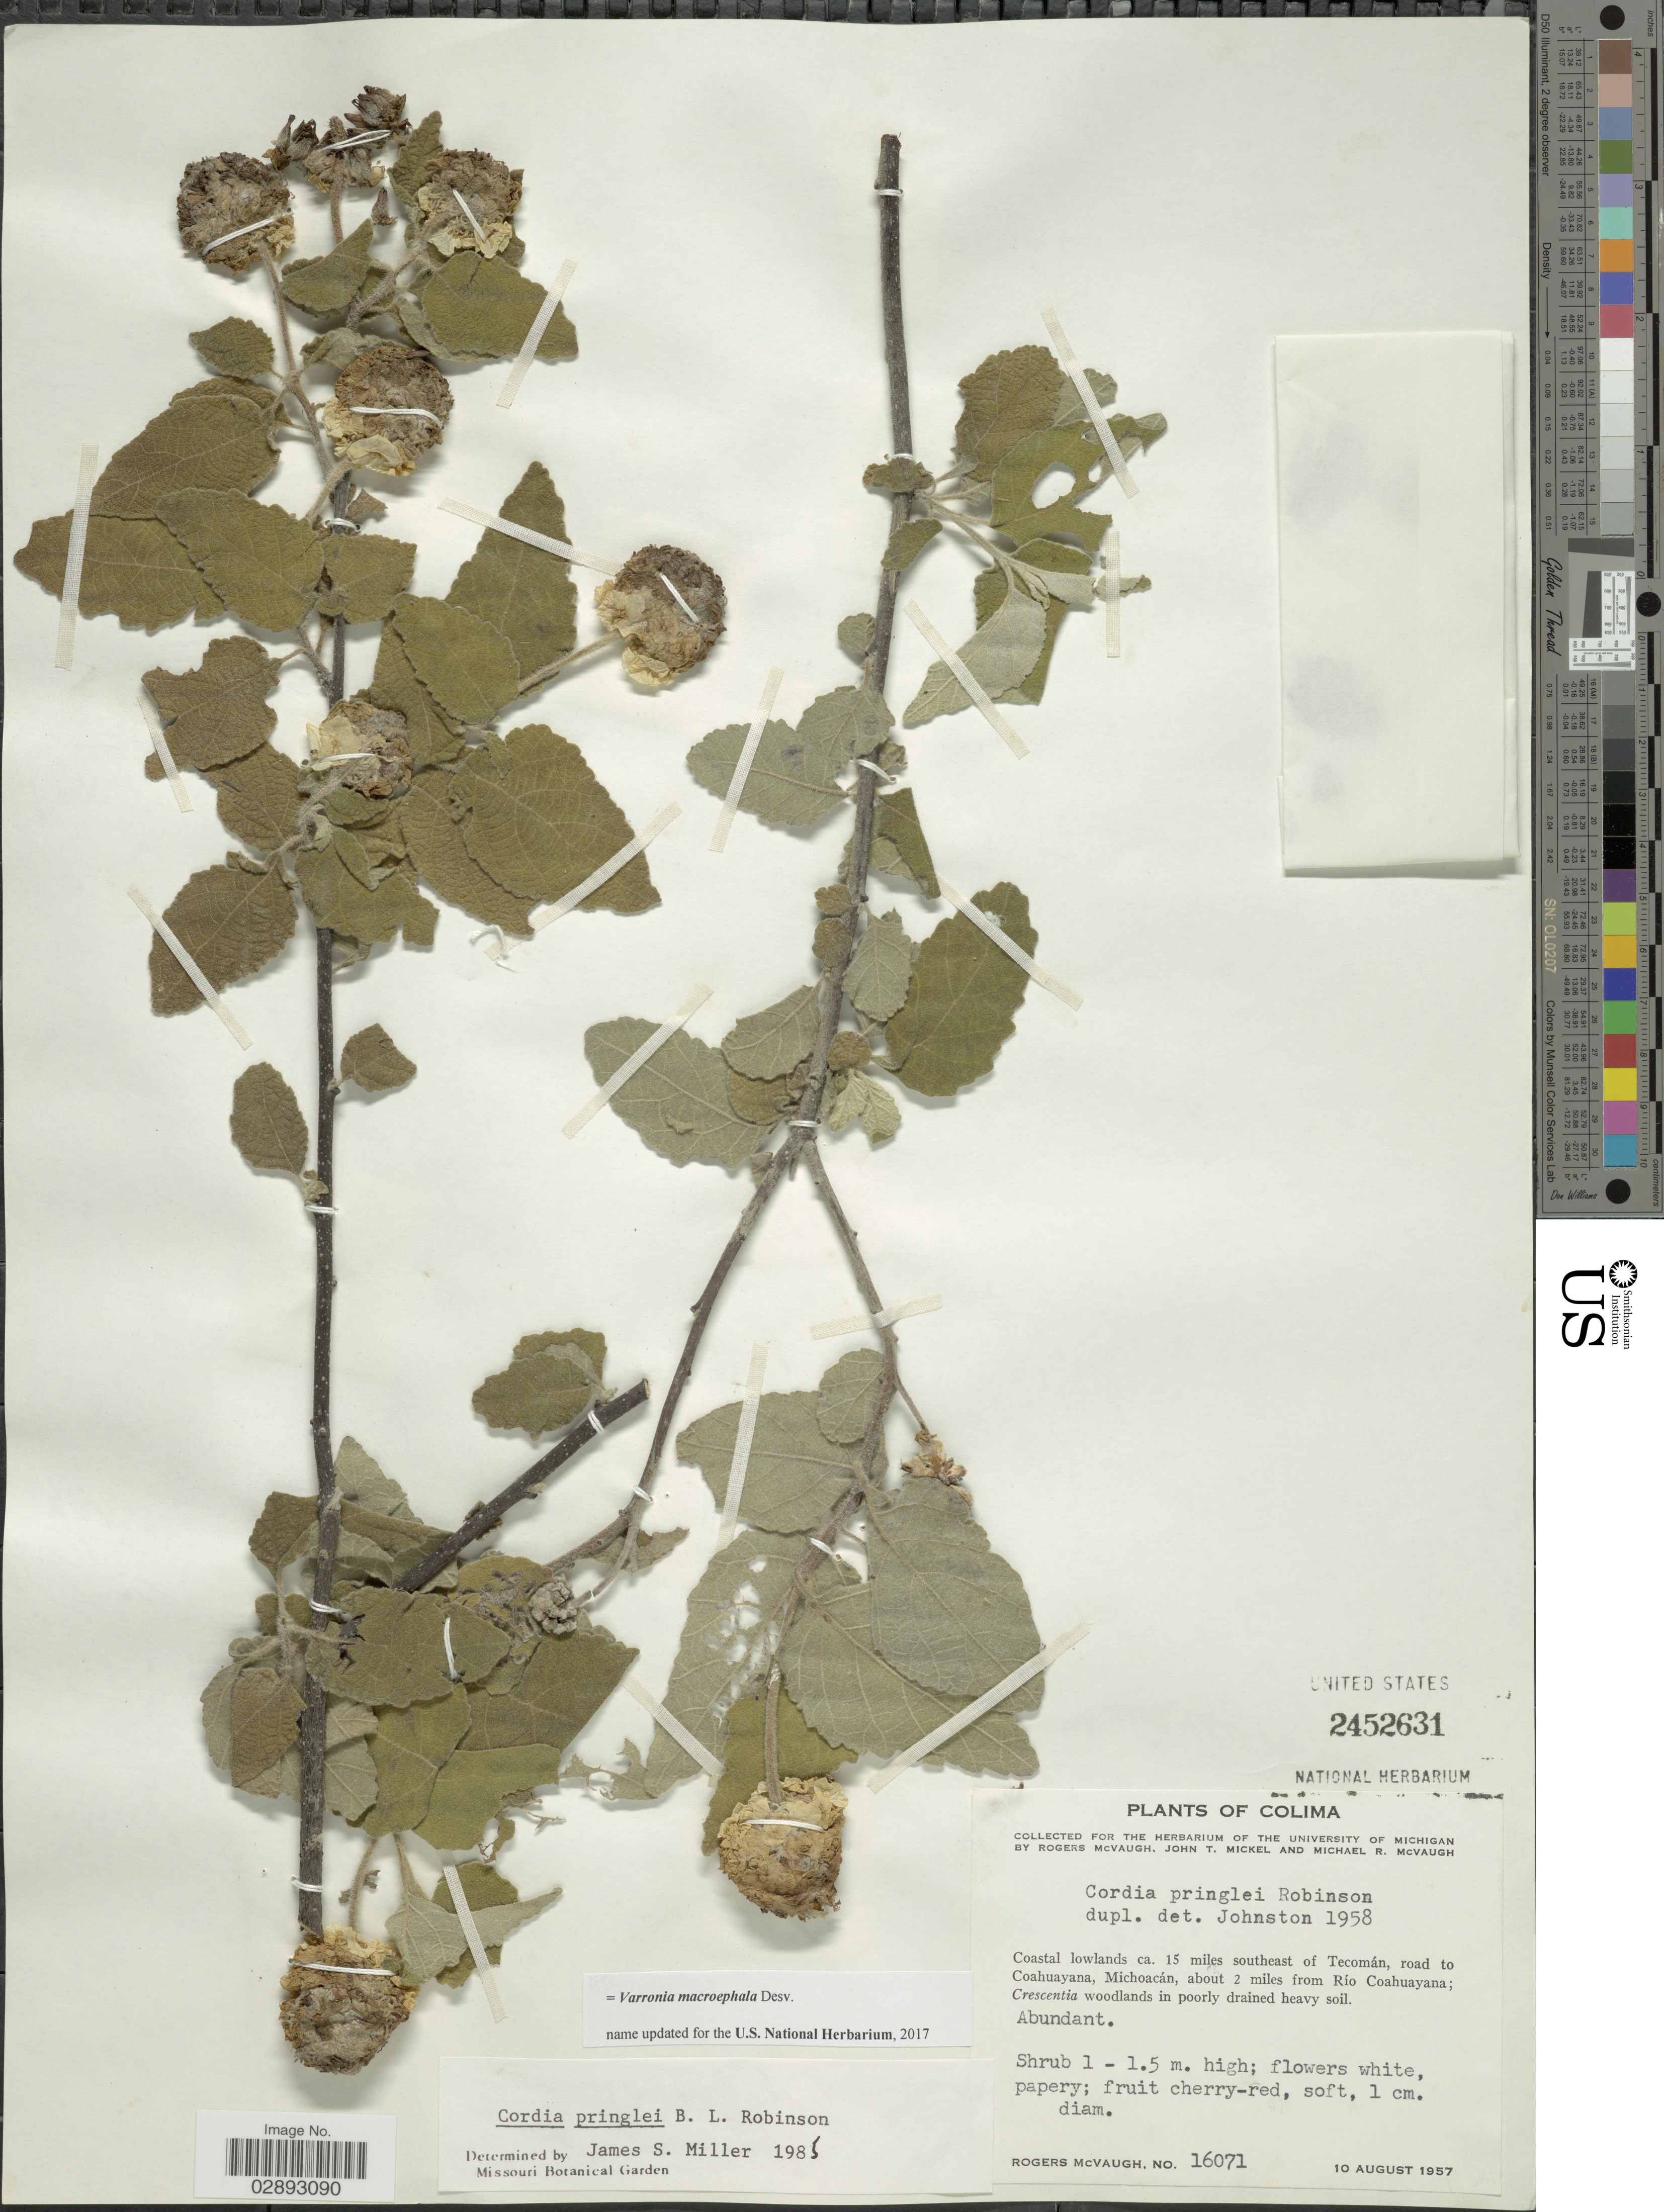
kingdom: Plantae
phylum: Tracheophyta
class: Magnoliopsida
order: Boraginales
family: Cordiaceae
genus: Varronia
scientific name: Varronia macrocephala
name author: Desv.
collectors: R. McVaugh, J. T. Mickel & M. R. McVaugh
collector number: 16071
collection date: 1957-08-10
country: Mexico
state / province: Colima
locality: Coastal lowlands ca. 15 miles southeast of Tecomán, road to Coahuayana, Michoacán, about 2 miles from Río Coahuayana.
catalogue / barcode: US 2452631